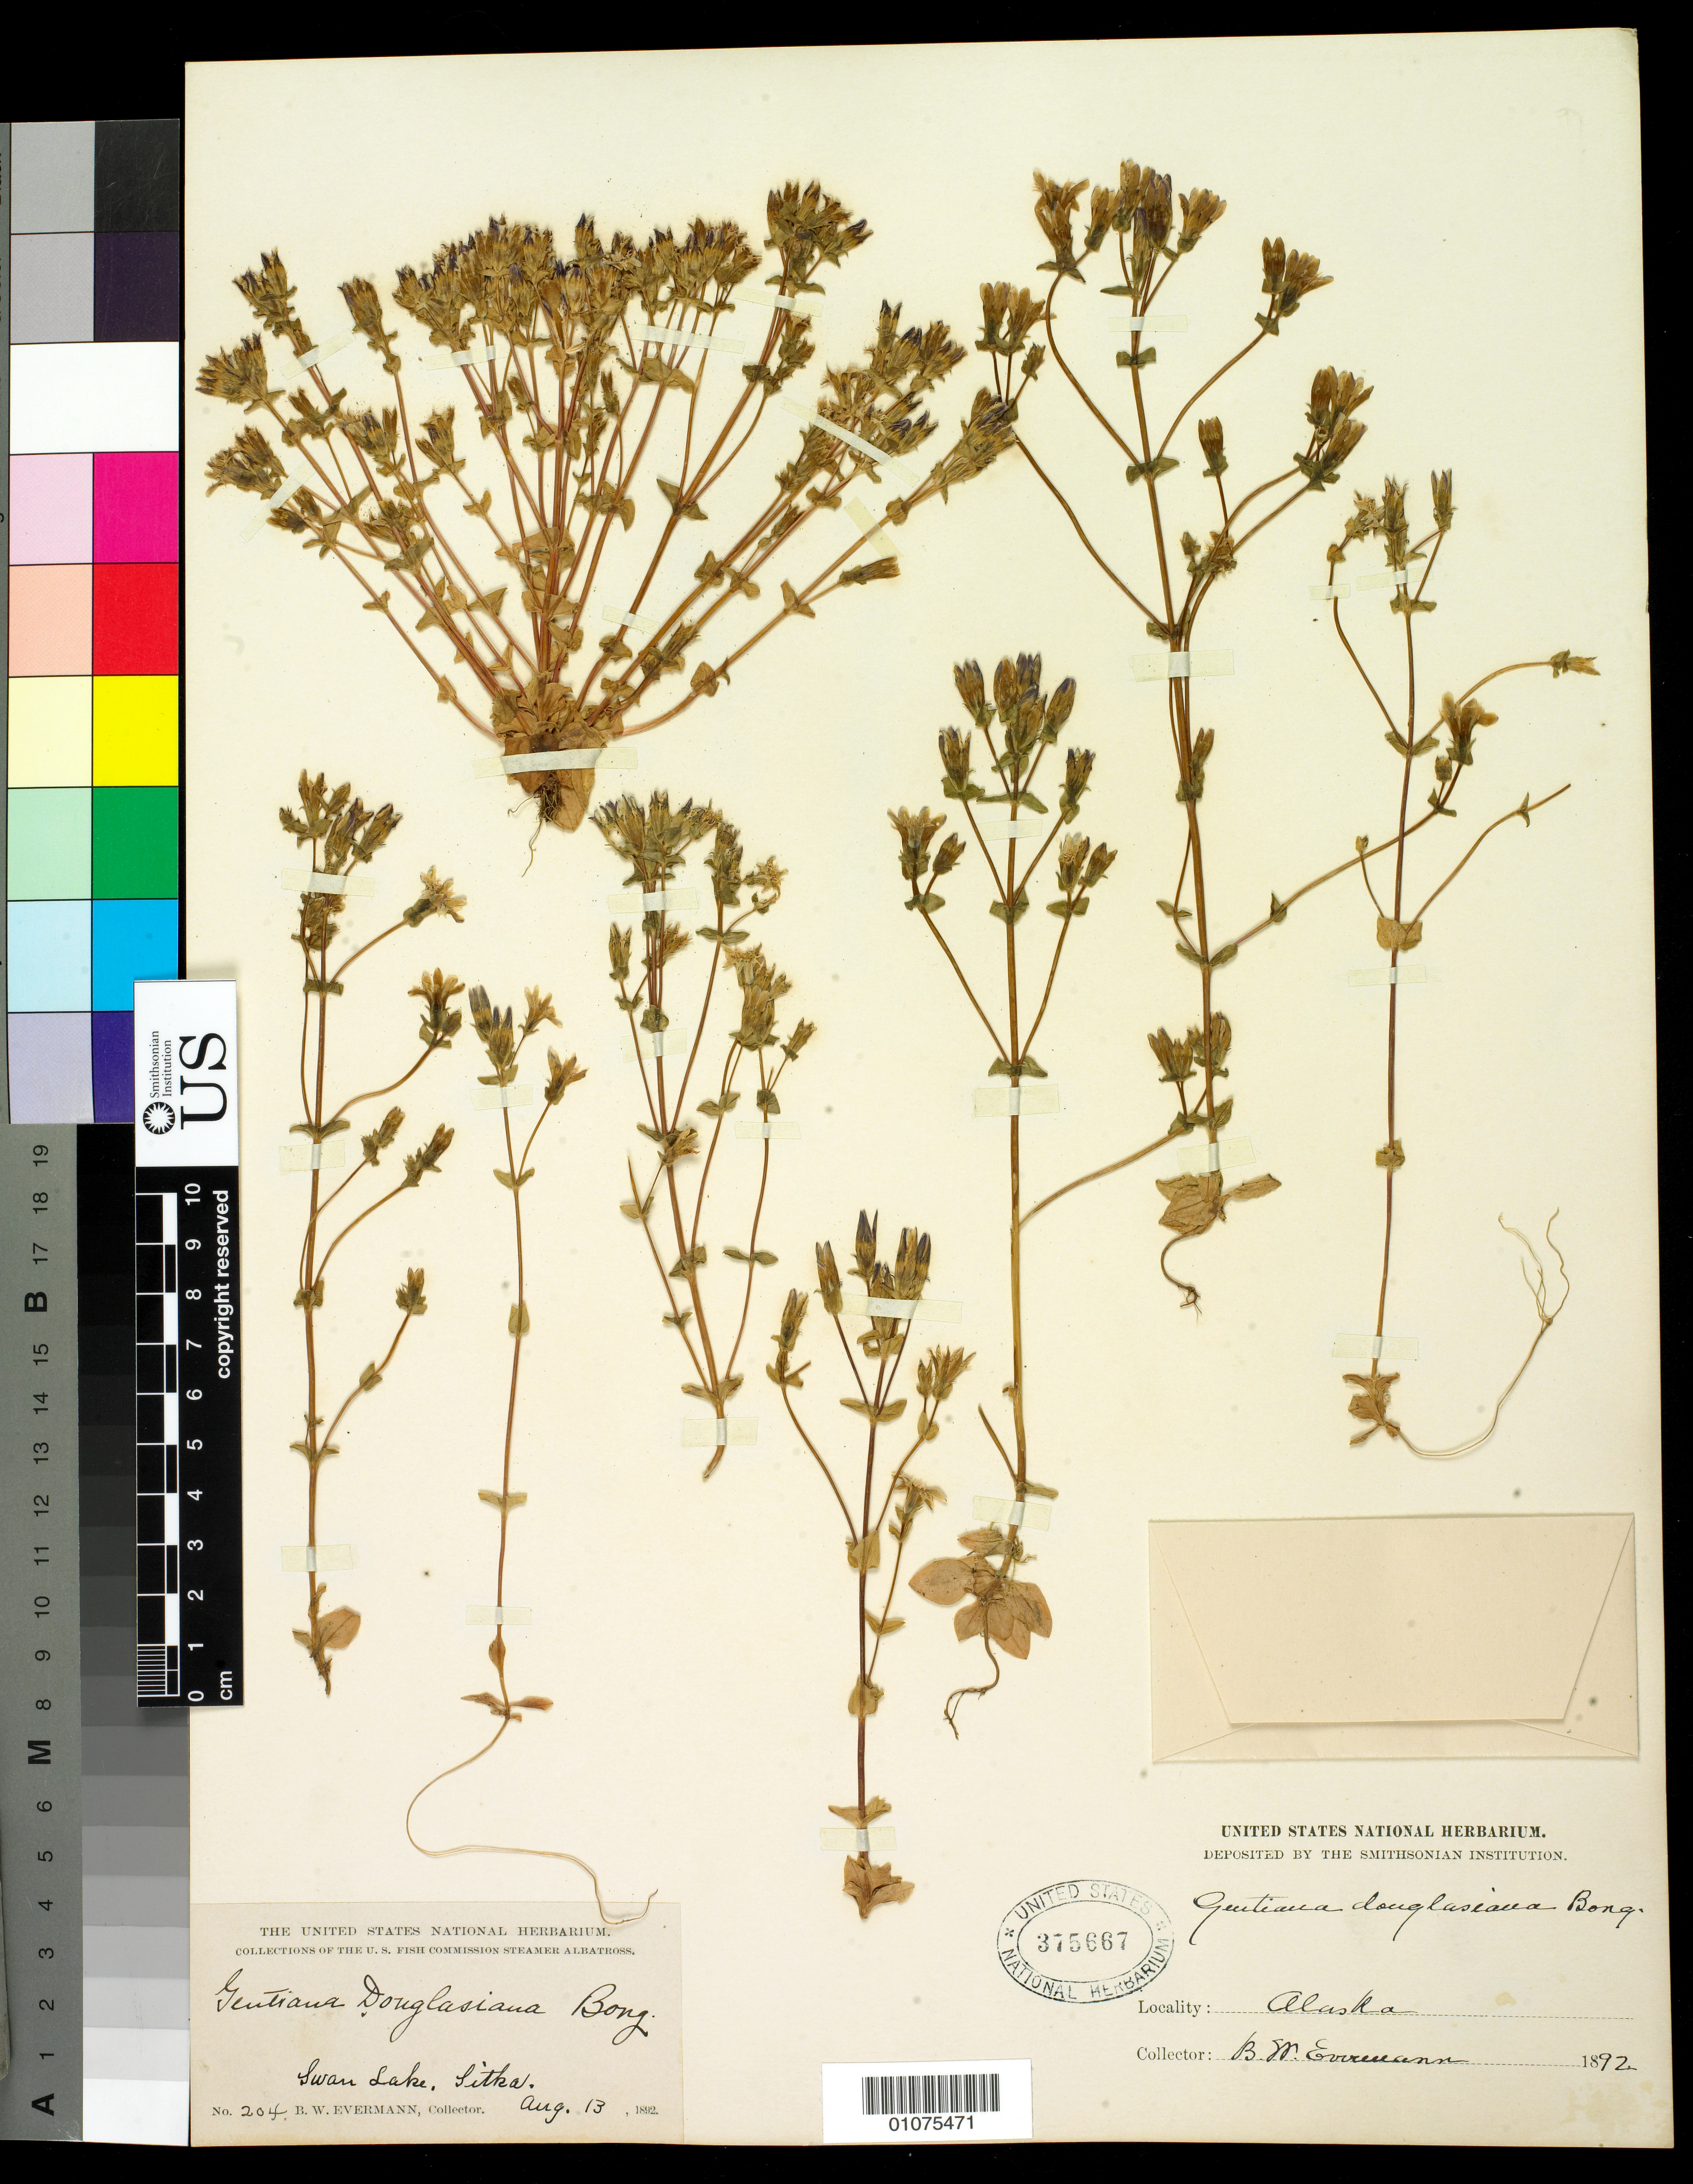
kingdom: Plantae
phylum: Tracheophyta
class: Magnoliopsida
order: Gentianales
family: Gentianaceae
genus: Gentiana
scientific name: Gentiana douglasiana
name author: Bong.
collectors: B. W. Evermann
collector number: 204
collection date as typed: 13 Aug 1892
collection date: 1892-08-13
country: United States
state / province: Alaska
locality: Swan Lake, Sitka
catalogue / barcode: US 375667